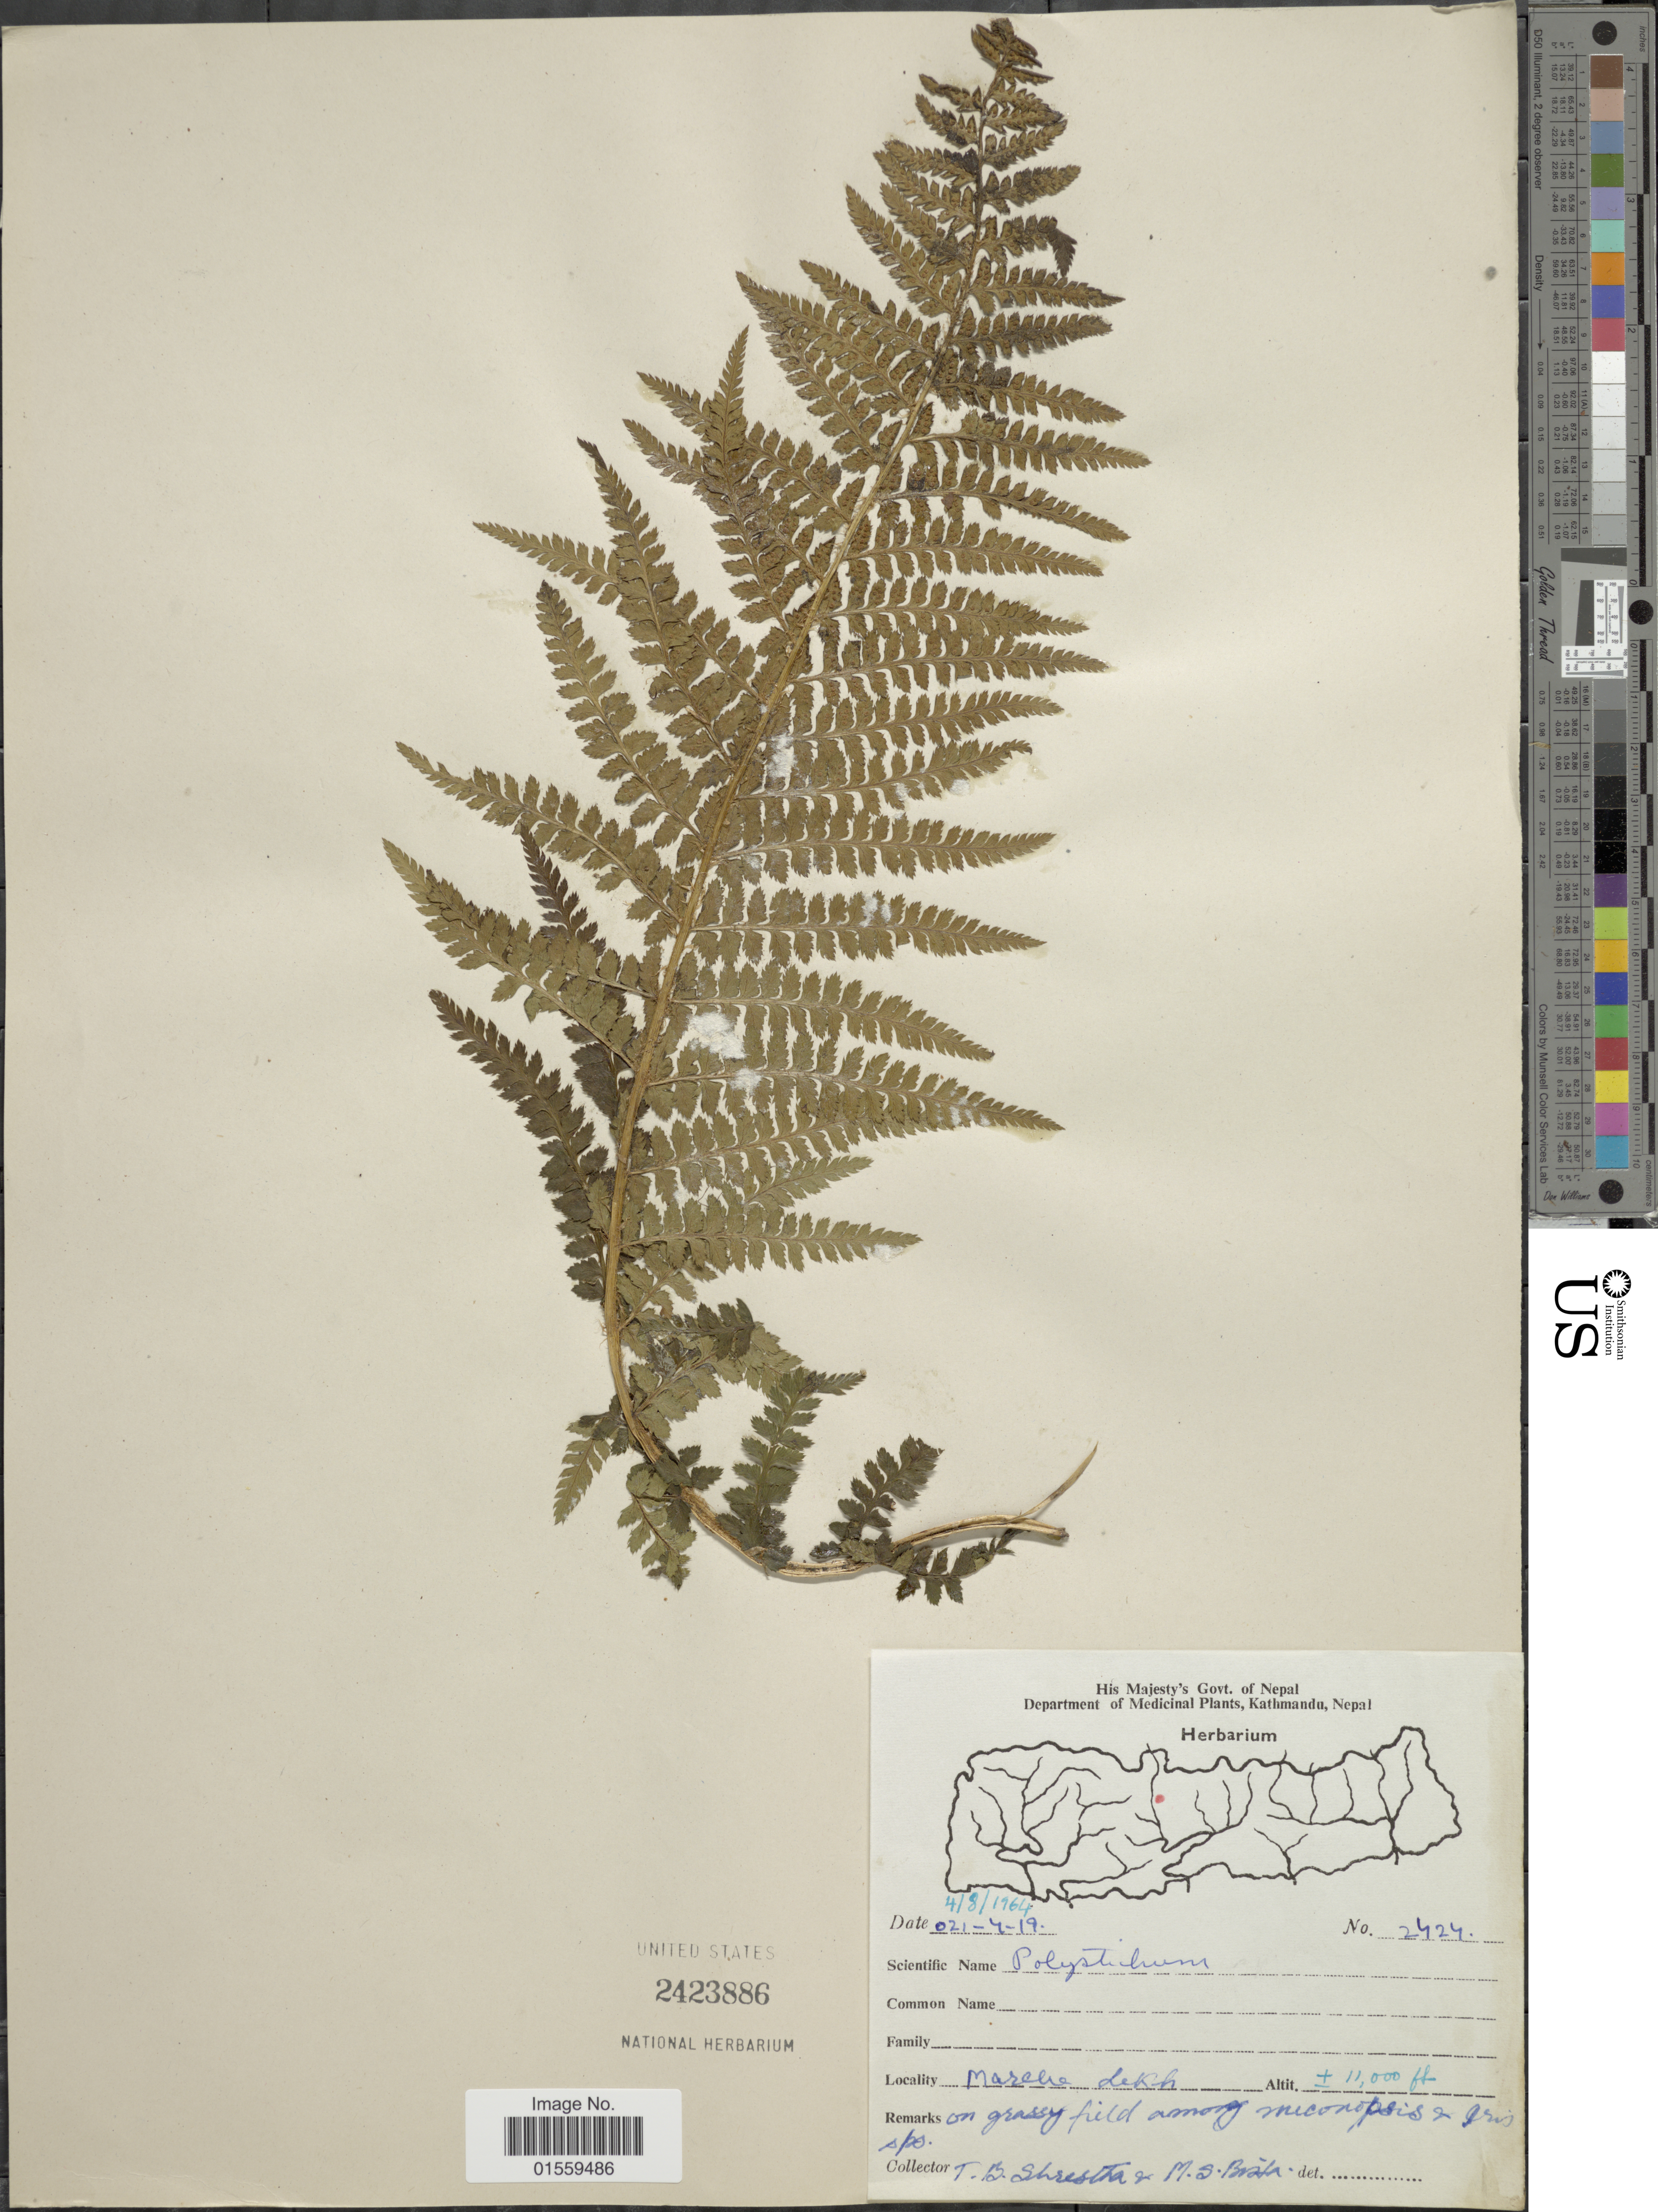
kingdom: Plantae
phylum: Tracheophyta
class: Polypodiopsida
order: Polypodiales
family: Dryopteridaceae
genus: Polystichum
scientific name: Polystichum setiferum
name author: (Forssk.) Moore ex Woynar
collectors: T. B. Shrestha & M. Bista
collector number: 2424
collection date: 1964-08-04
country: Nepal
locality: Mareke Lekh [interpreted]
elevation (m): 3353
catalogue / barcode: US 2423886